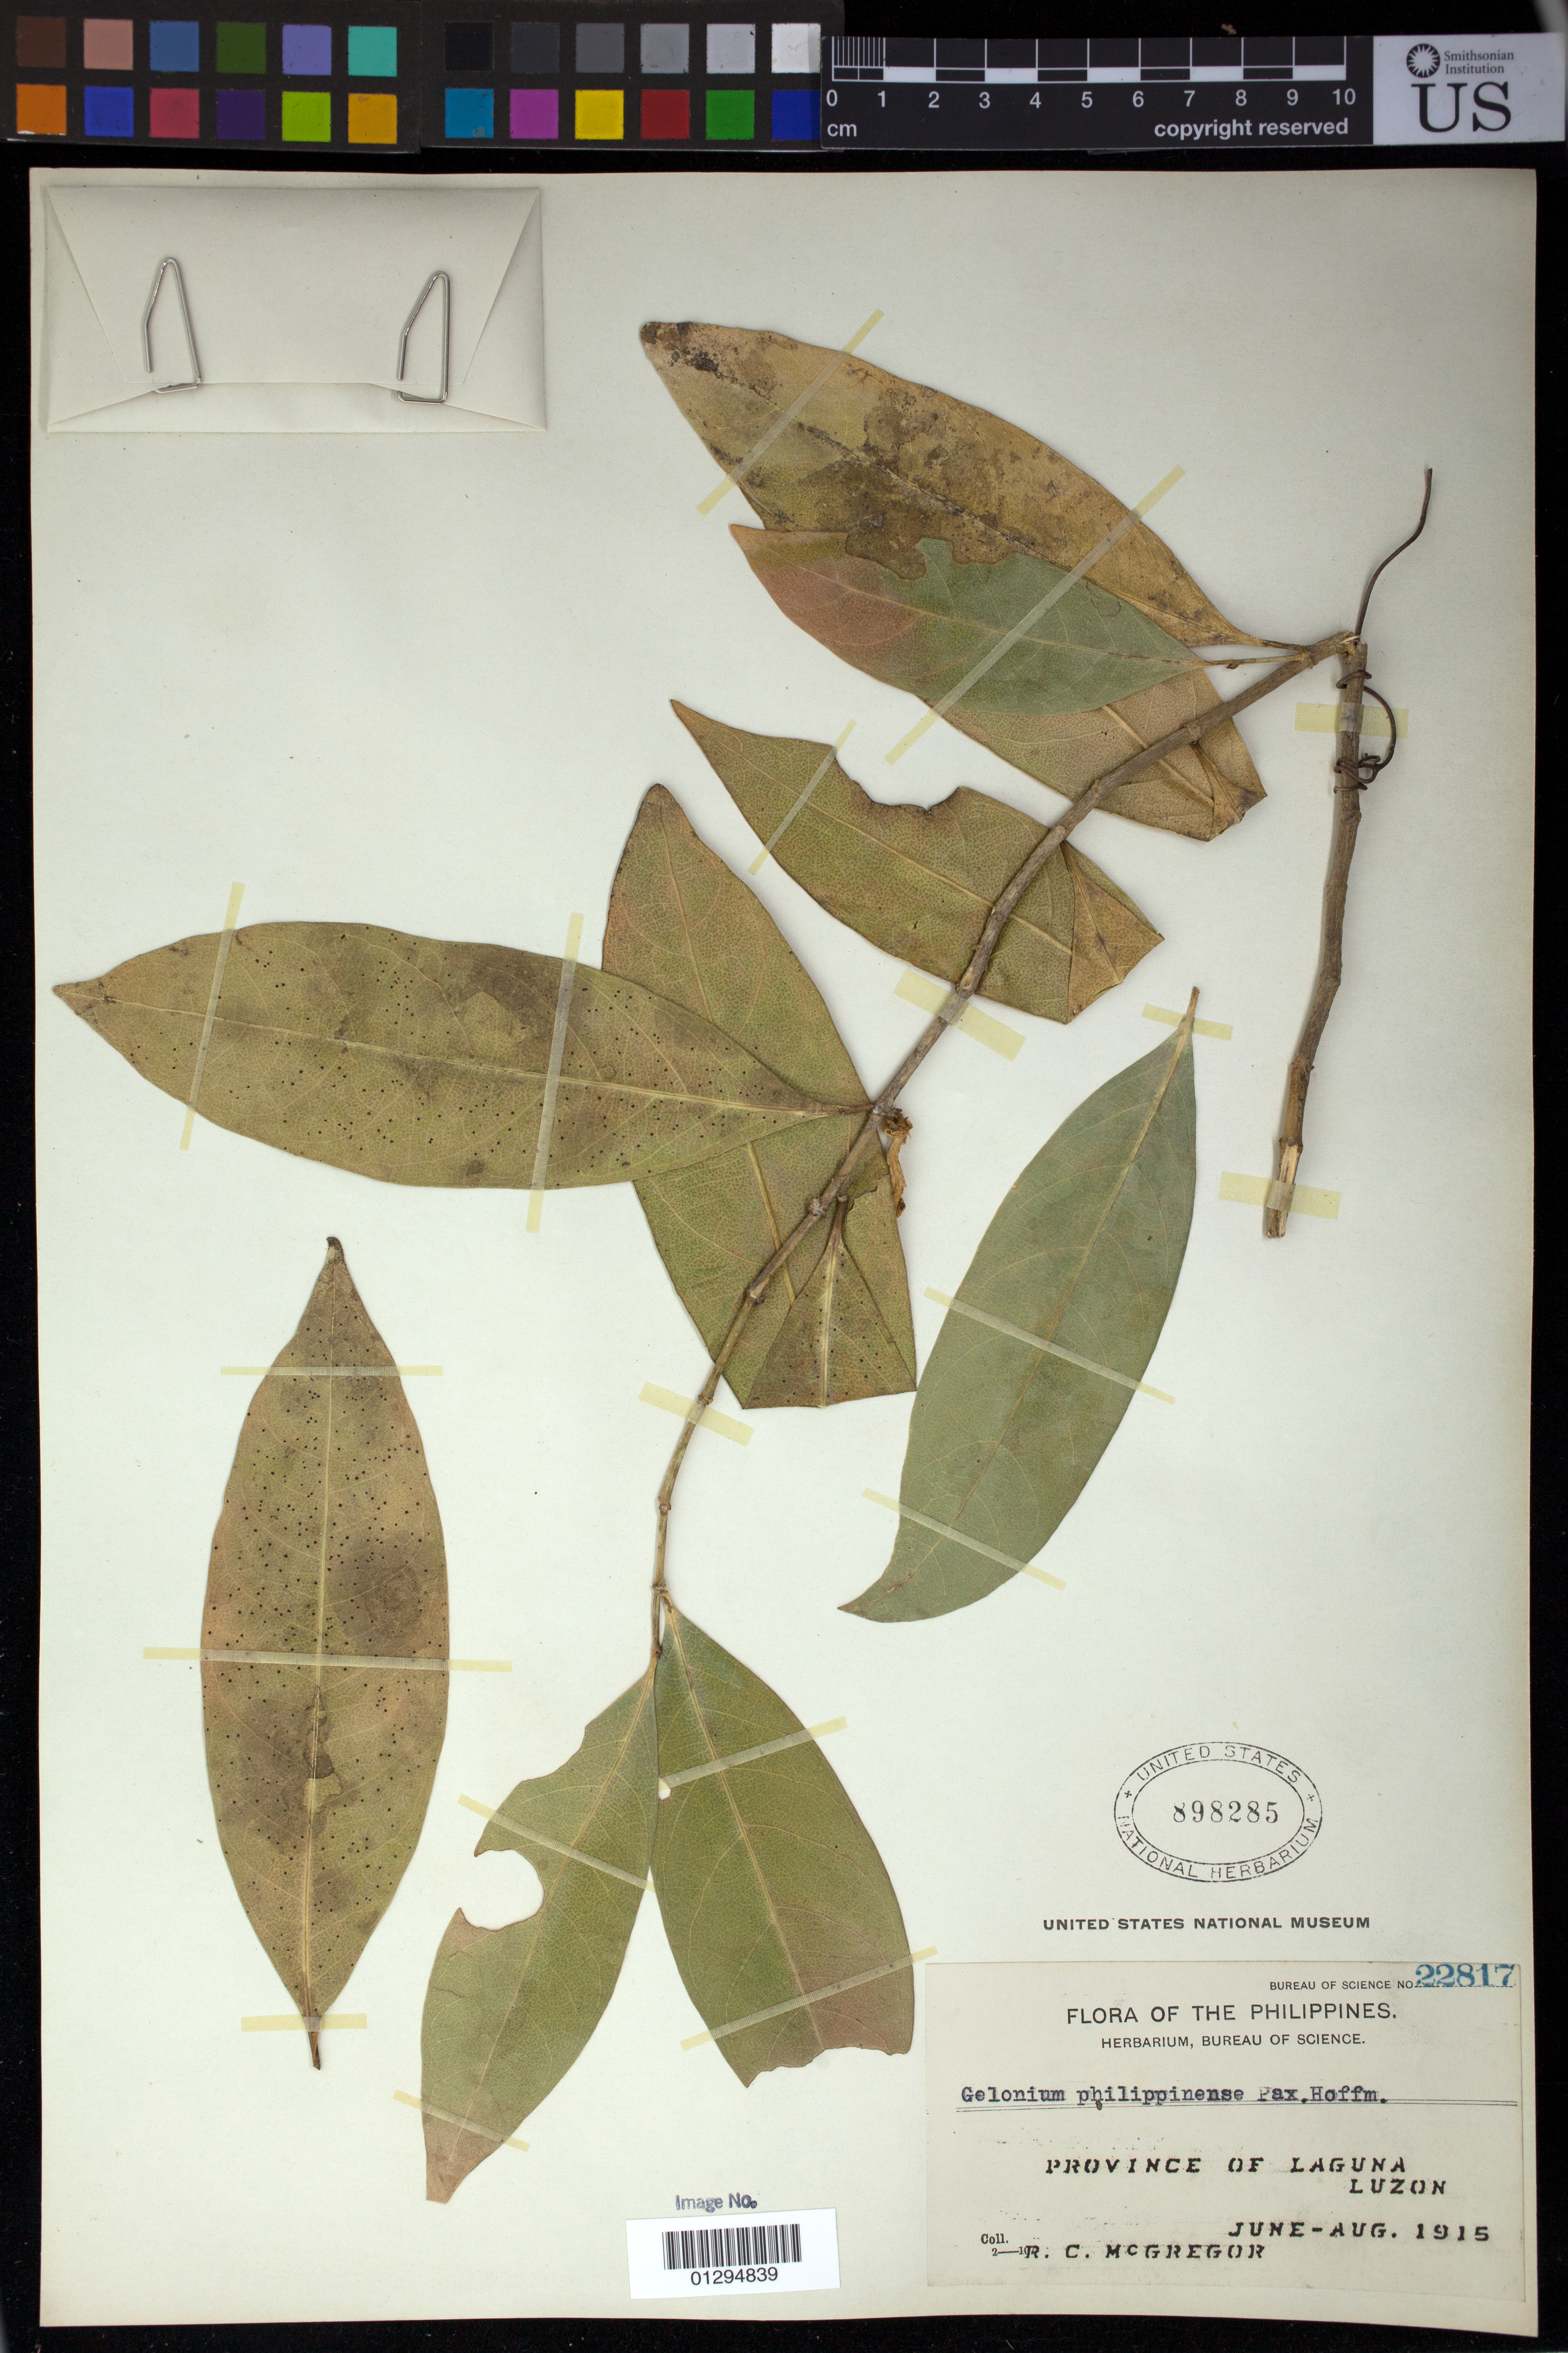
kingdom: Plantae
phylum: Tracheophyta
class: Magnoliopsida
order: Malpighiales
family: Euphorbiaceae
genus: Suregada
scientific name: Suregada philippinensis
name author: (Pax & K. Hoffm.) Croizat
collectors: R. C. McGregor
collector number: Bur. Sci. 22817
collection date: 1915-06/1915-08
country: Philippines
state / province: Calabarzon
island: Luzon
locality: Province of Laguna, Luzon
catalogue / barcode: US 898285